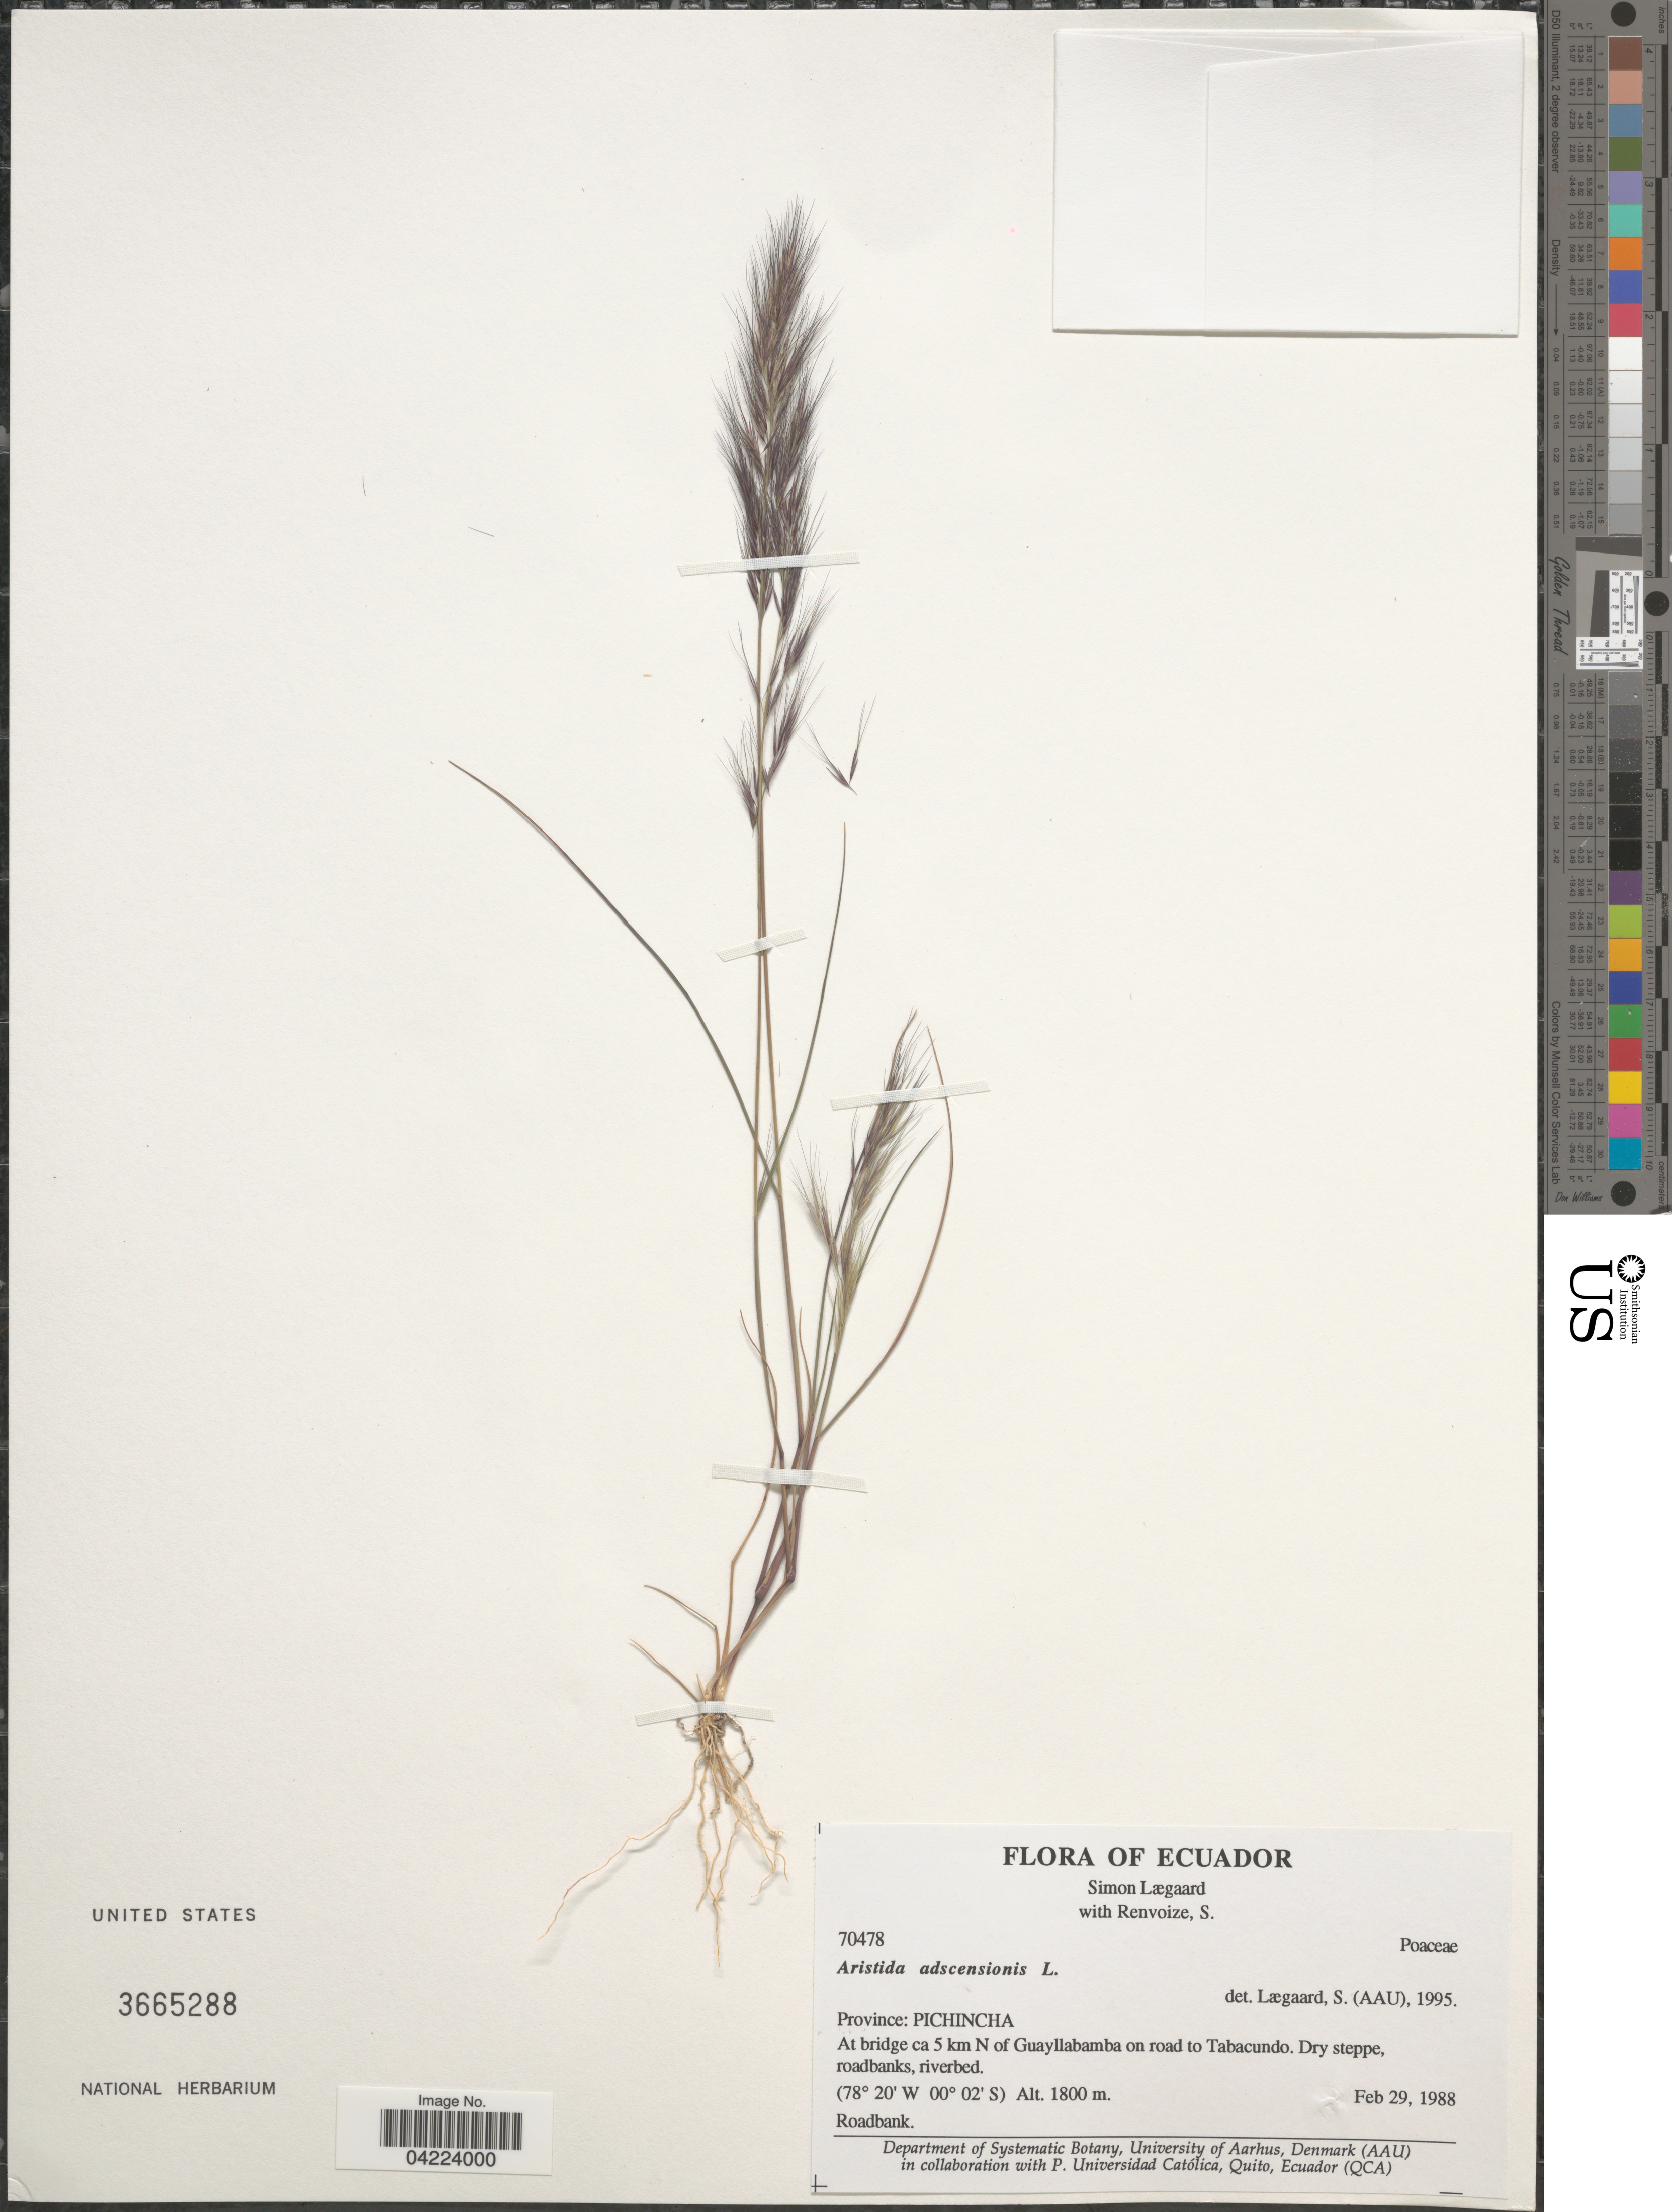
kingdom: Plantae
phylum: Tracheophyta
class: Liliopsida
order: Poales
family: Poaceae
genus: Aristida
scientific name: Aristida adscensionis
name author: L.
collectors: S. Lægaard & S. A. Renvoize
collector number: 70478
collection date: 1988-02-29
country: Ecuador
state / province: Pichincha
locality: At bridge ca 5 km N of Guayllabamba on road to Tabacundo. Dry steppe, roadbanks, riverbed. Roadbank.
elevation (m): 1800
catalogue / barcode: US 3665288